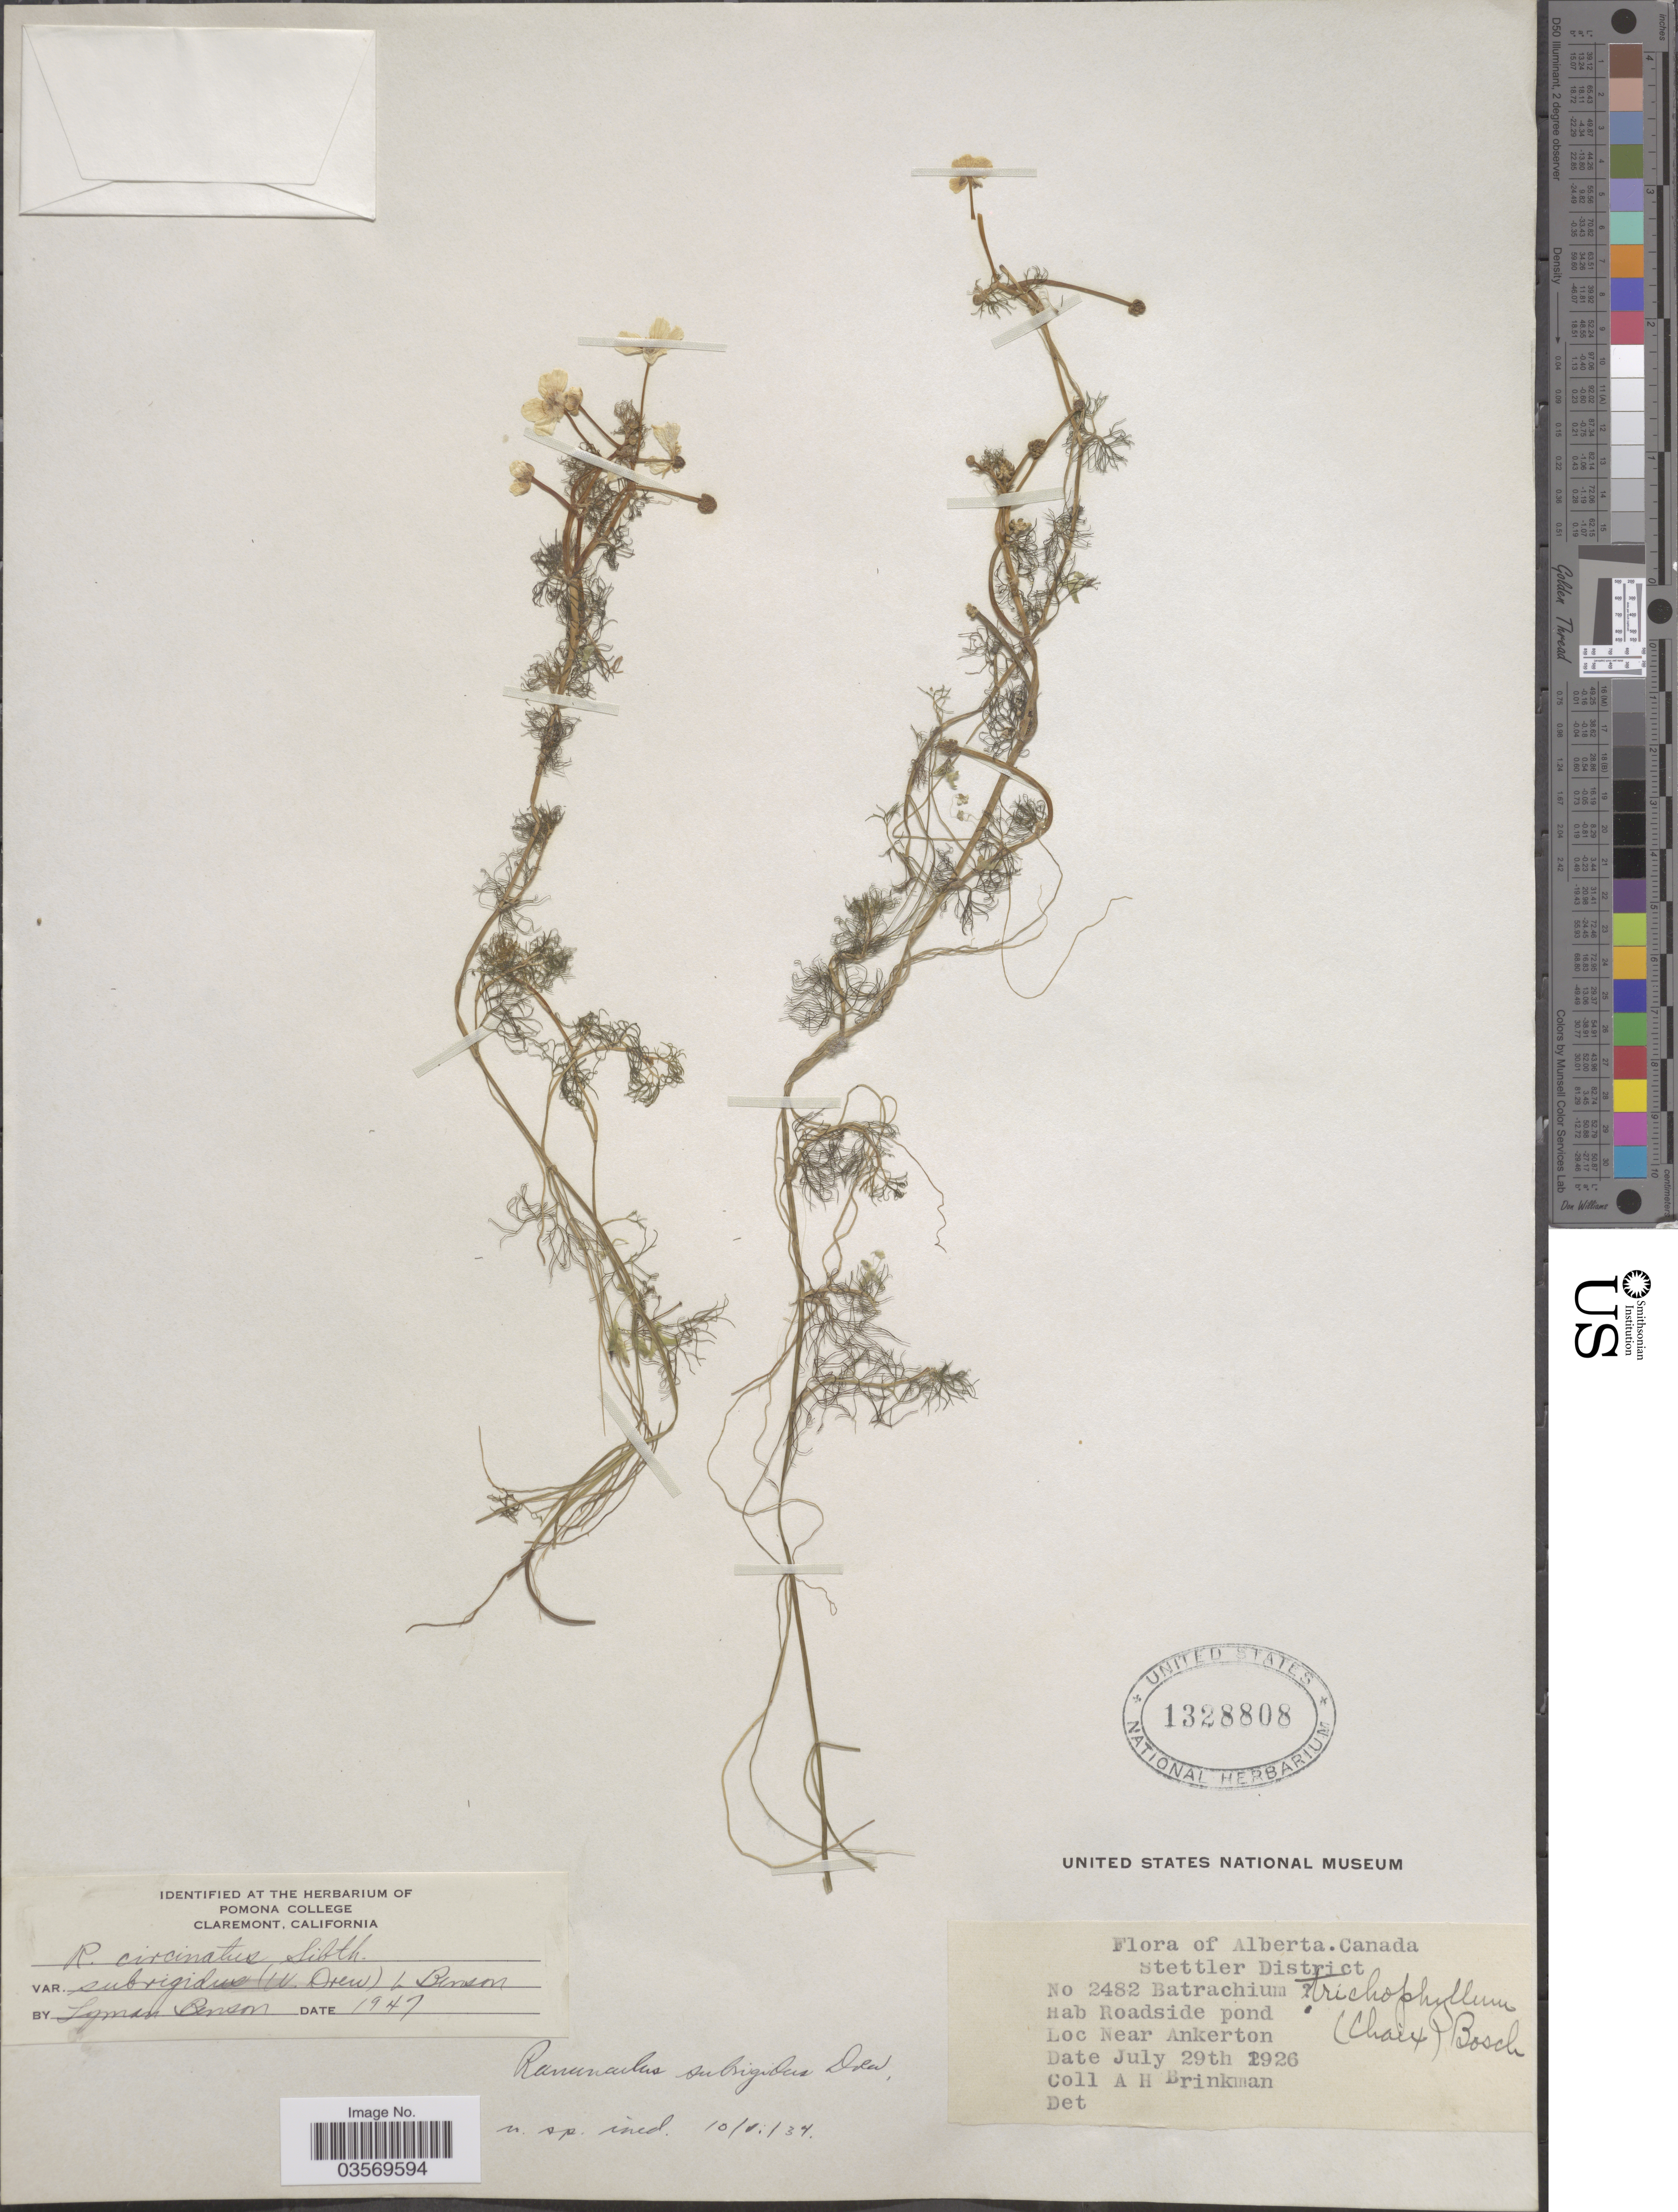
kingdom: Plantae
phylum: Tracheophyta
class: Magnoliopsida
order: Ranunculales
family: Ranunculaceae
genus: Ranunculus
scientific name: Ranunculus subrigidus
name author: W.B. Drew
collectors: A. Brinkman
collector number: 2482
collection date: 1926-07-29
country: Canada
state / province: Alberta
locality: Stettler District. Roadside pond. Near Ankerton.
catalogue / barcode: US 1328808